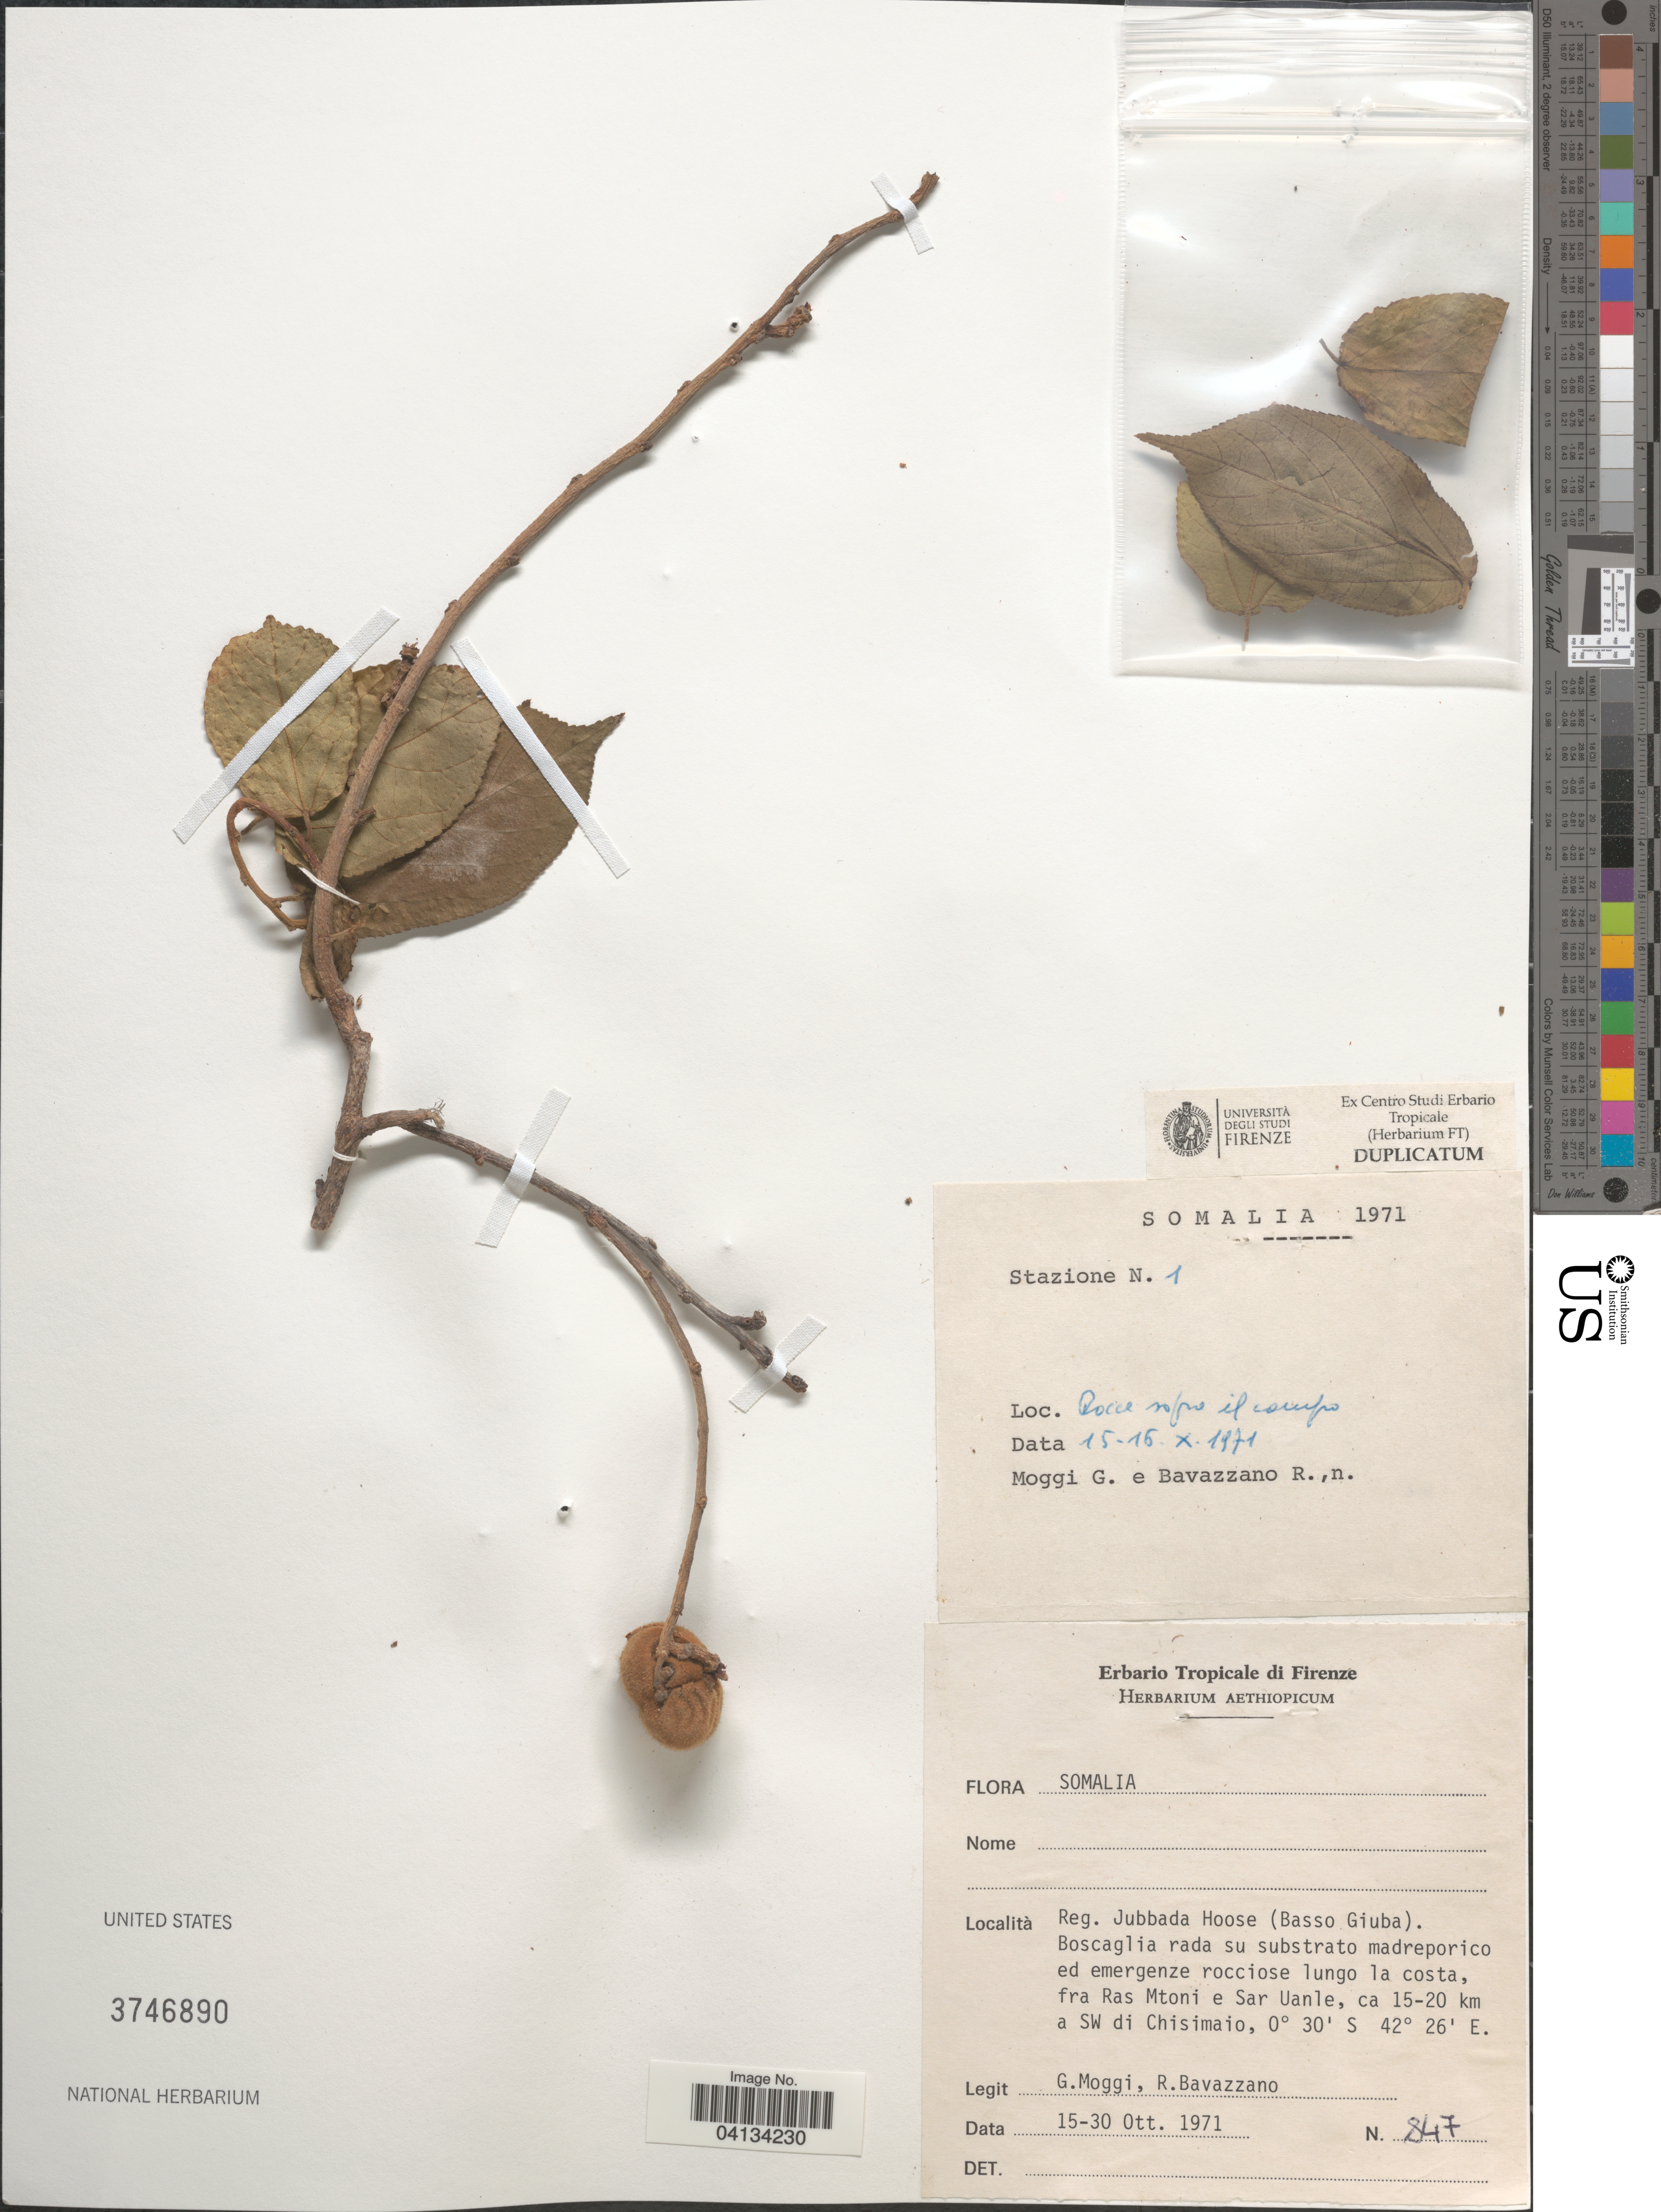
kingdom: Plantae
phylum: Tracheophyta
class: Magnoliopsida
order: Malvales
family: Malvaceae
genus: Grewia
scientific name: Grewia glandulosa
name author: Vahl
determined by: Jourdain-Fievet, L.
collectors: G. Moggi & R. Bavazzano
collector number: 847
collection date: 1971-10-15/1971-10-30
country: Somalia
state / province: Jubbada Hoose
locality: Reg. Jubbada Hoose (Basso Giuba). Boscaglia rada su substrato madreporico ed emergenze rocciose lungo la costa, fra Ras Mtoni e Sar Uanle, ca 15-20 km a SW di Chisimaio.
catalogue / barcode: US 3746890-2